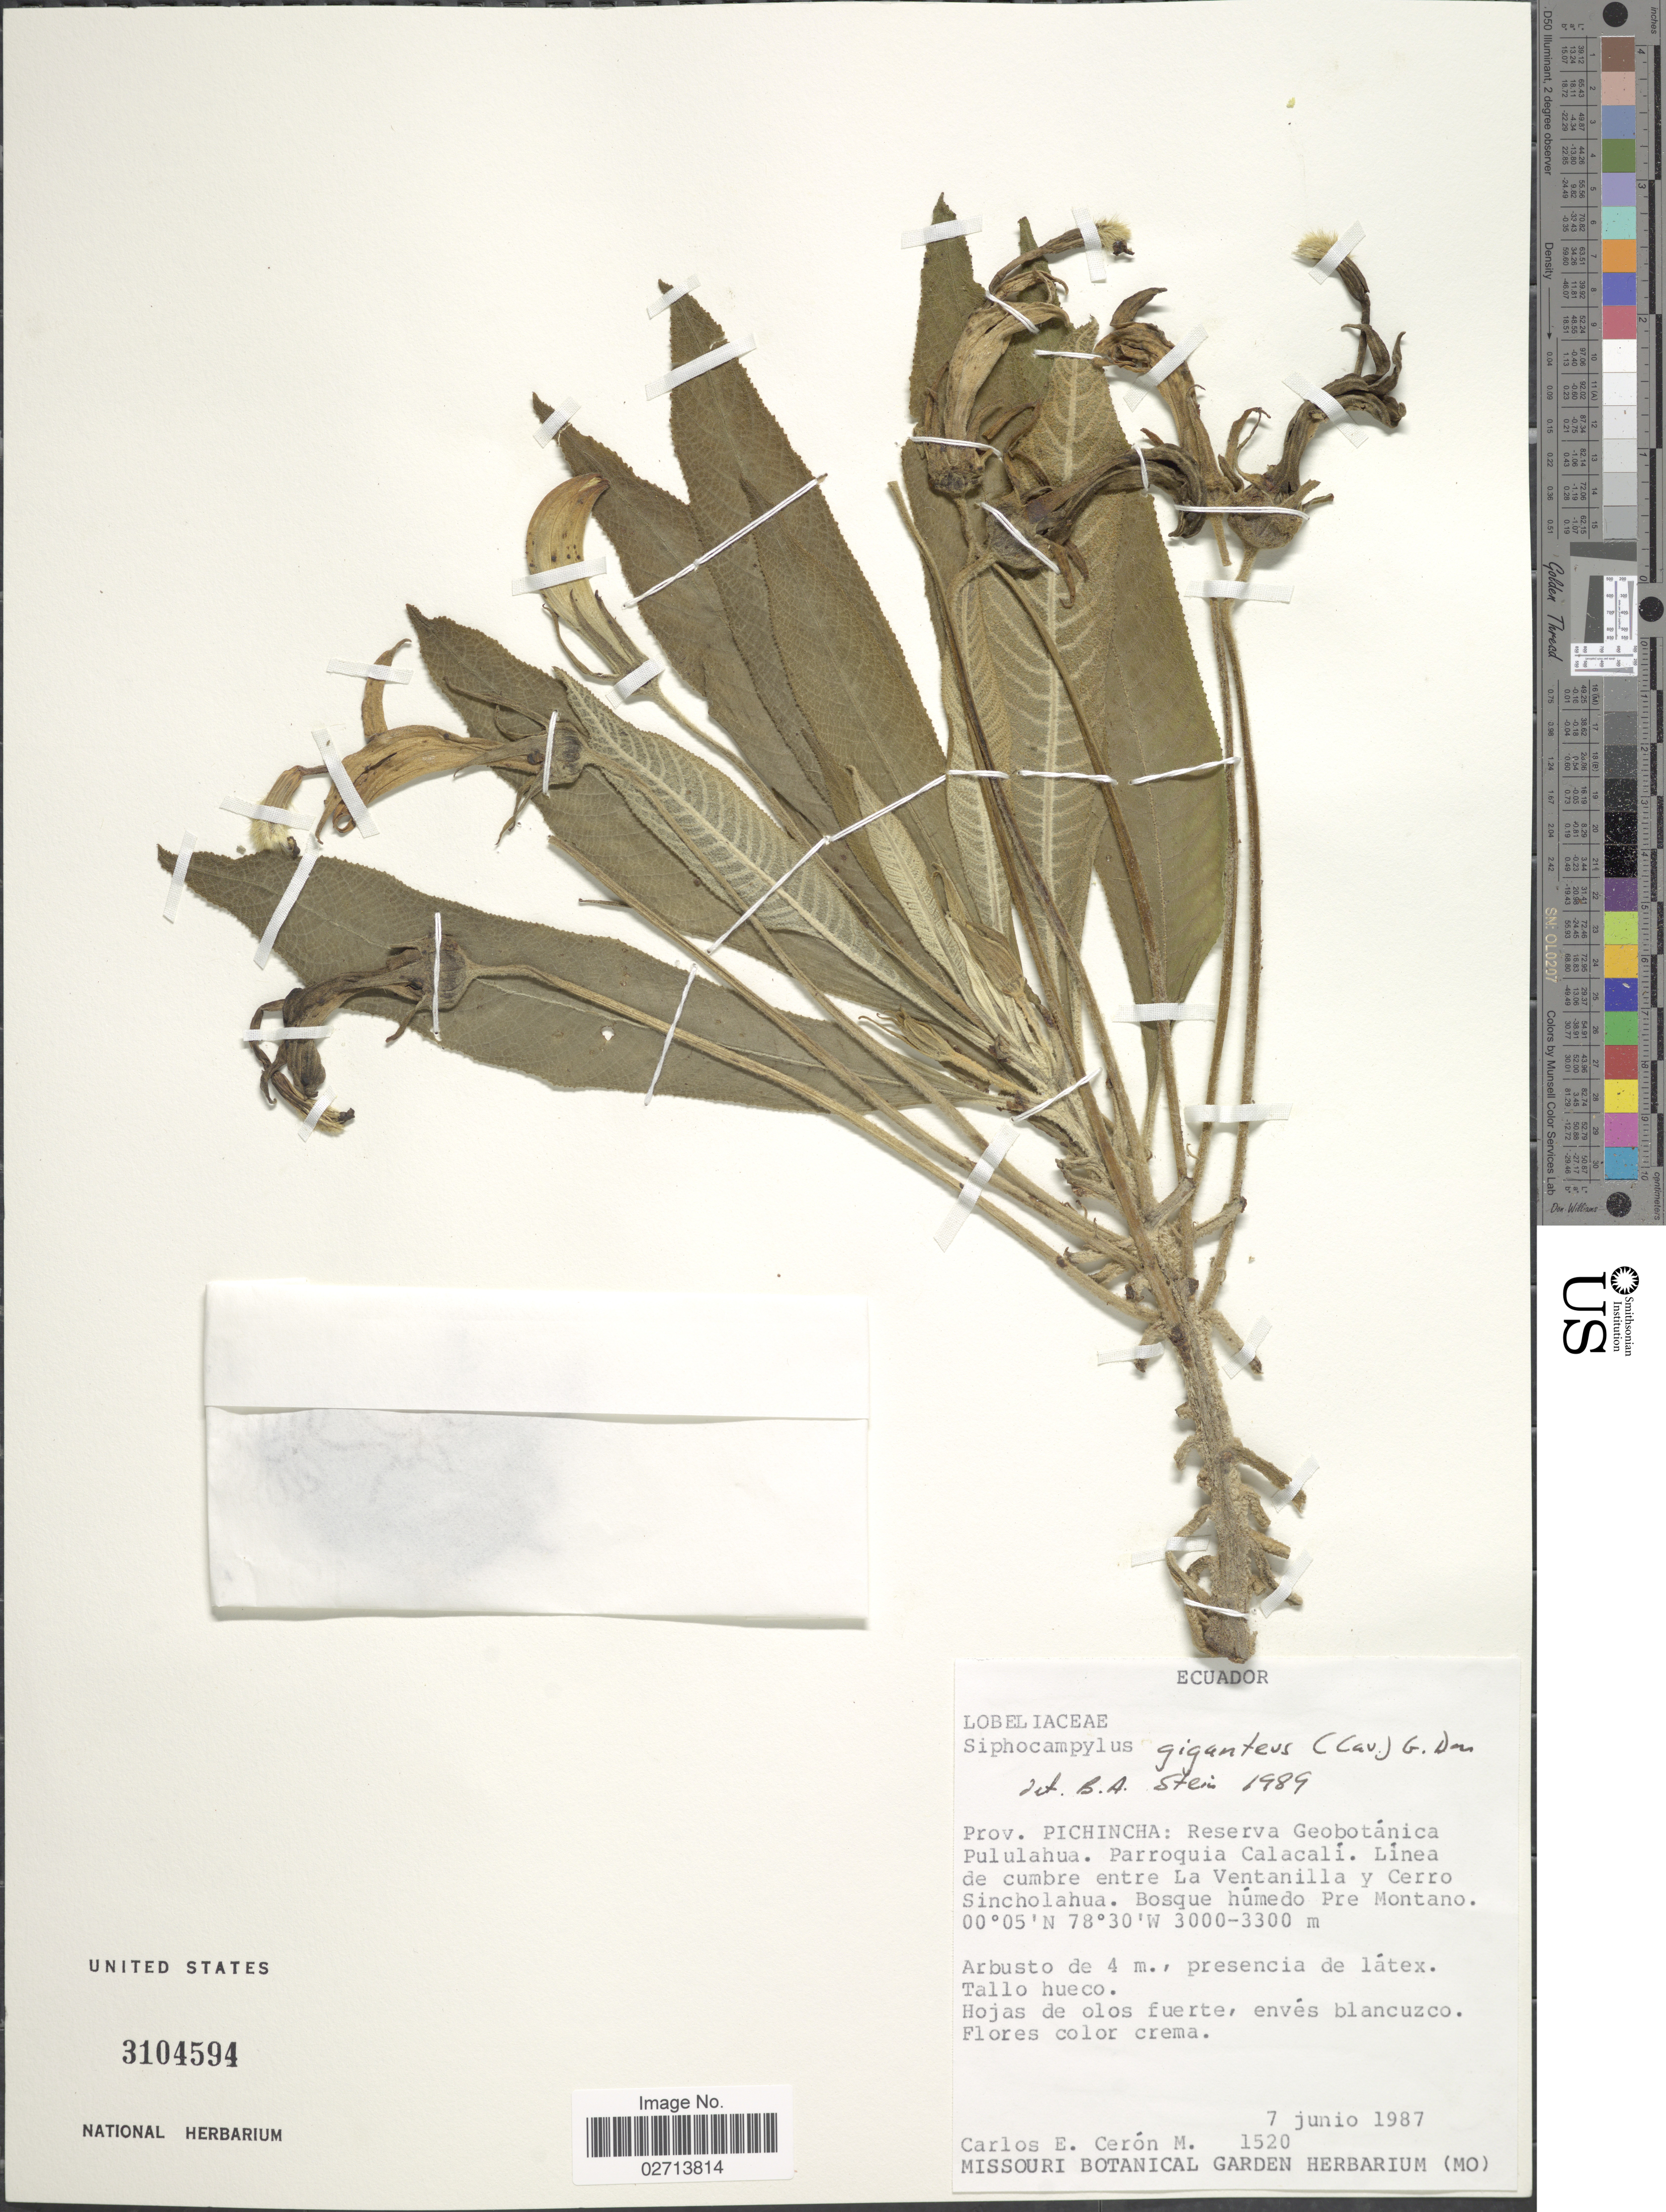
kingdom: Plantae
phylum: Tracheophyta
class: Magnoliopsida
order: Asterales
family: Campanulaceae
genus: Siphocampylus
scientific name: Siphocampylus giganteus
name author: (Cav.) G. Don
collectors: C. E. Cerón M.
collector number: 1520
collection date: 1987-06-07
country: Ecuador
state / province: Pichincha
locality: Reserva Geobotánica Pululahua. Parroquia Calacalí. Línea de cumbre entre La Ventanilla y Cerro Sincholahua. Bosque húmedo Pre Montano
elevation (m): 3000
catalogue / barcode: US 3104594